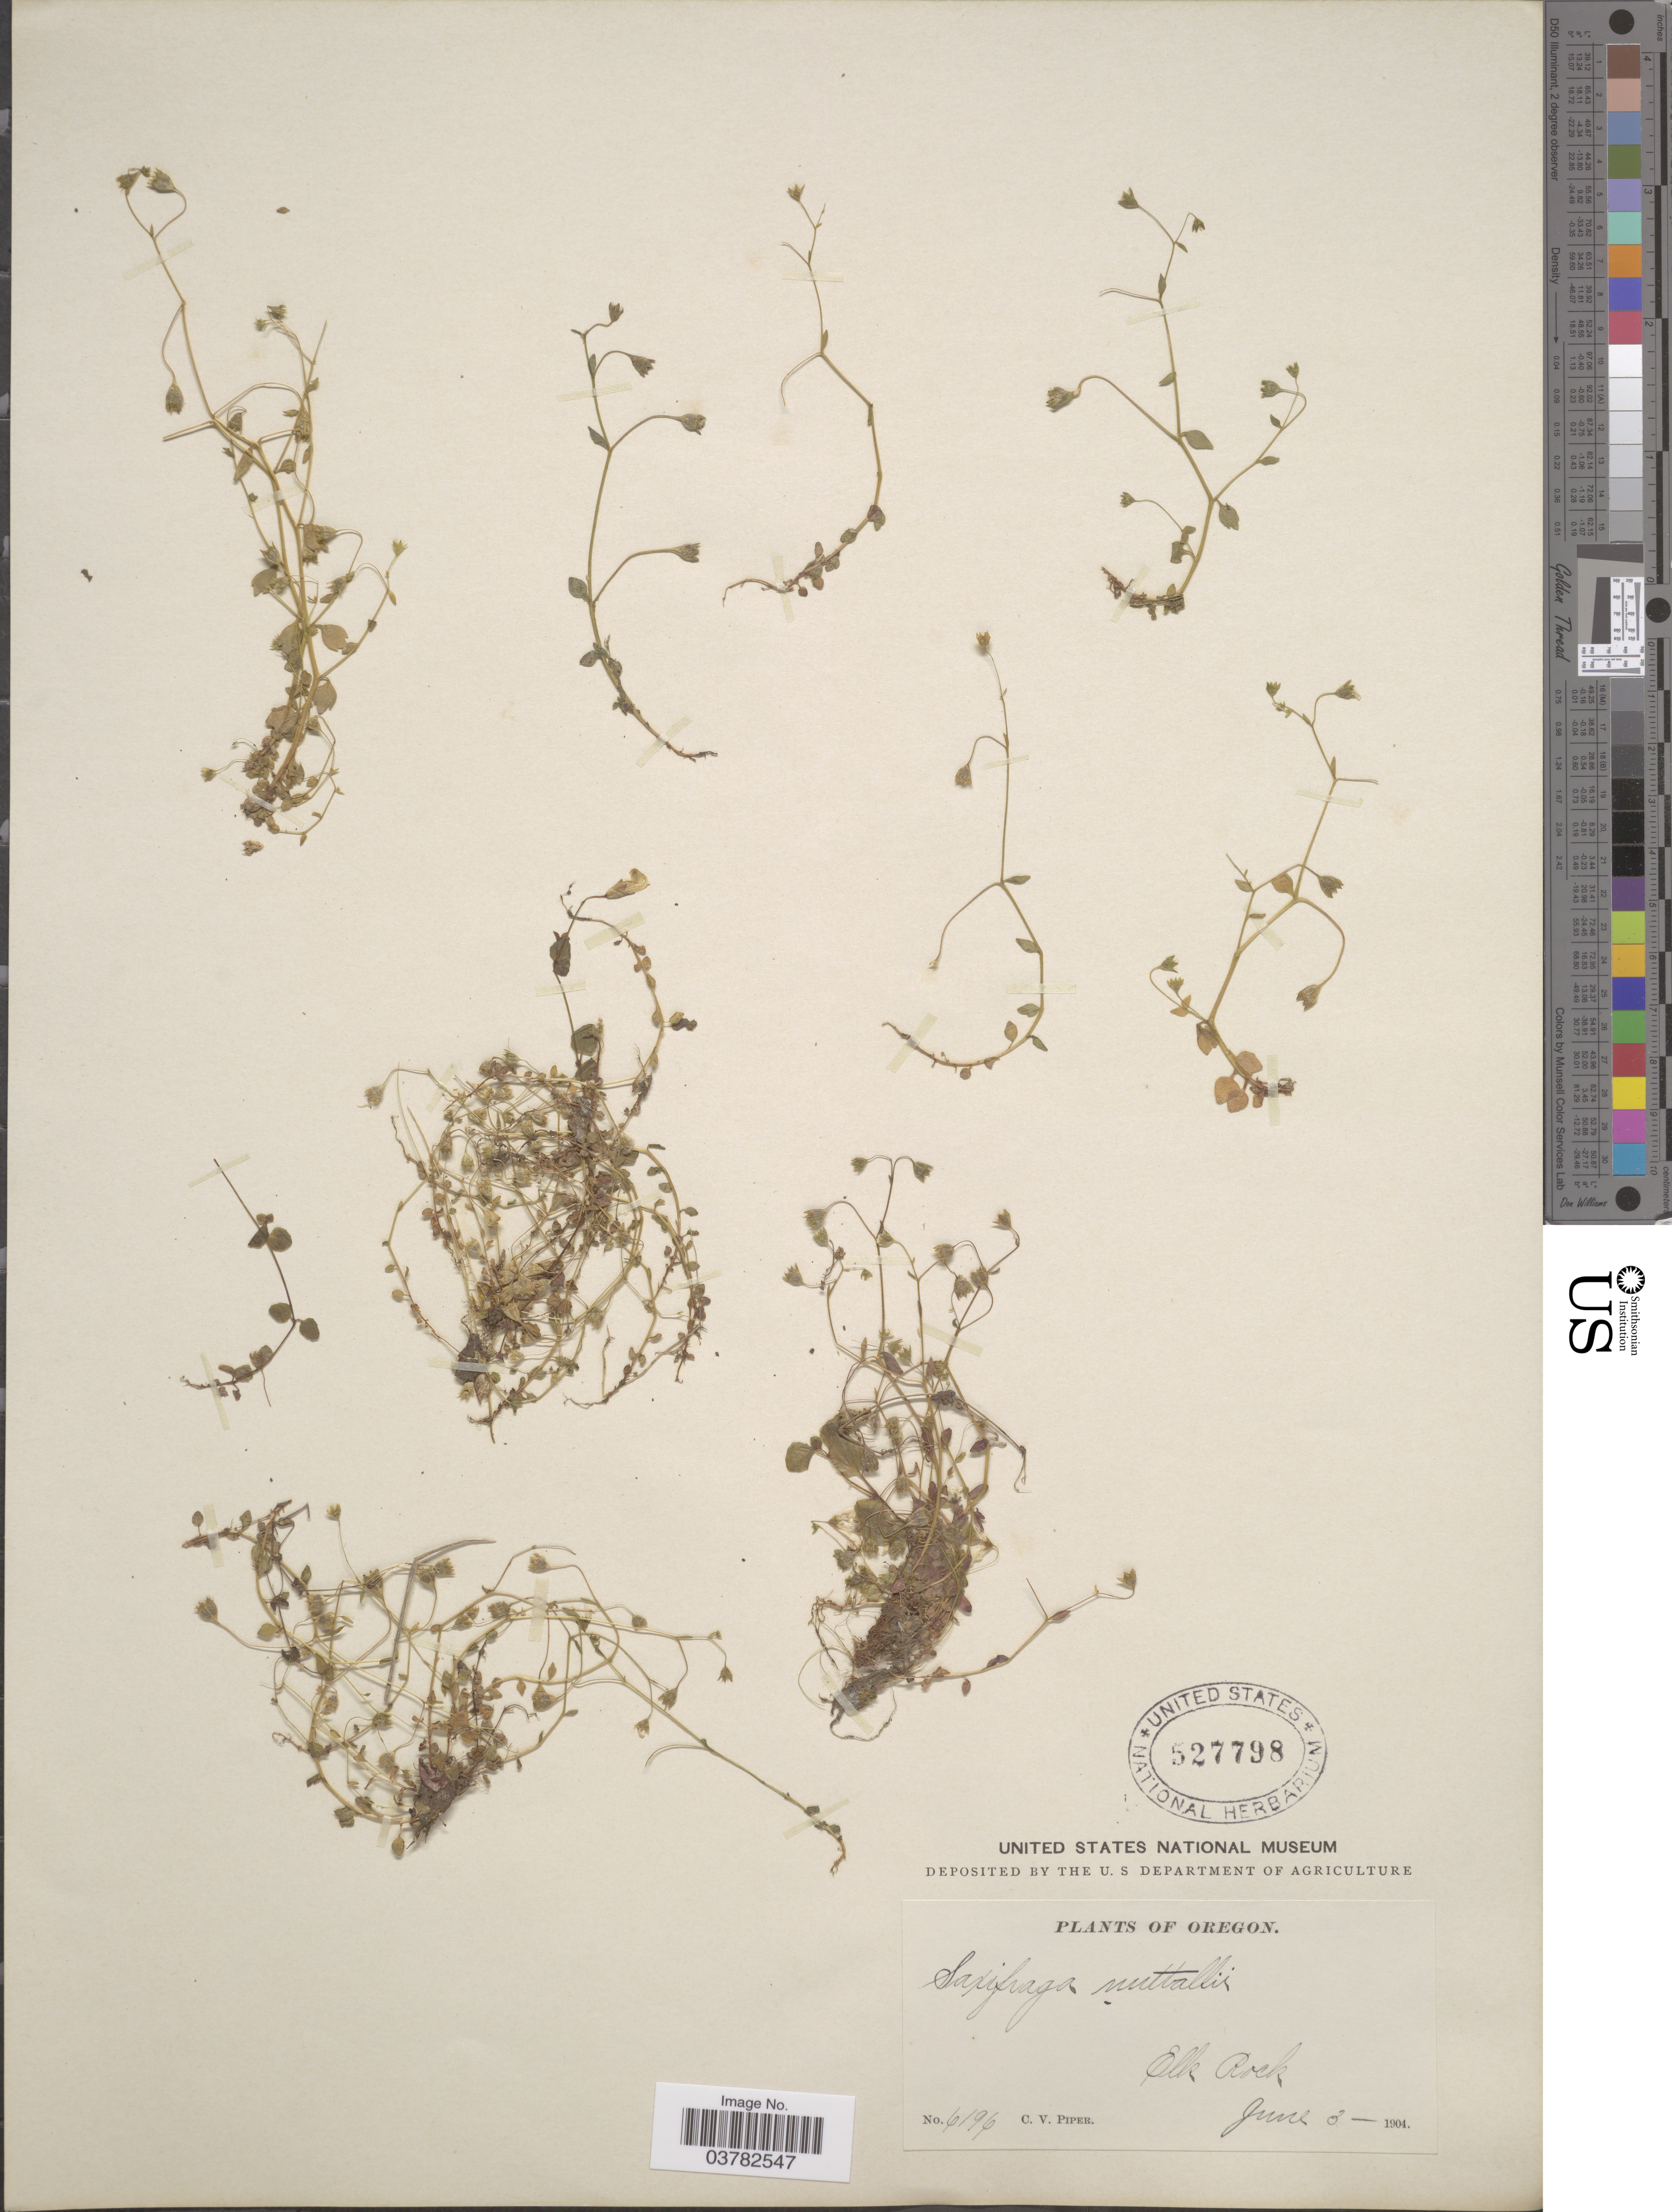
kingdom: Plantae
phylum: Tracheophyta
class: Magnoliopsida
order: Saxifragales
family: Saxifragaceae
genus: Saxifraga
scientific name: Saxifraga nuttallii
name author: Small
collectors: C. V. Piper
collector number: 6196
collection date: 1904-06-03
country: United States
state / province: Oregon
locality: Elk Rock.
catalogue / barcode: US 527798